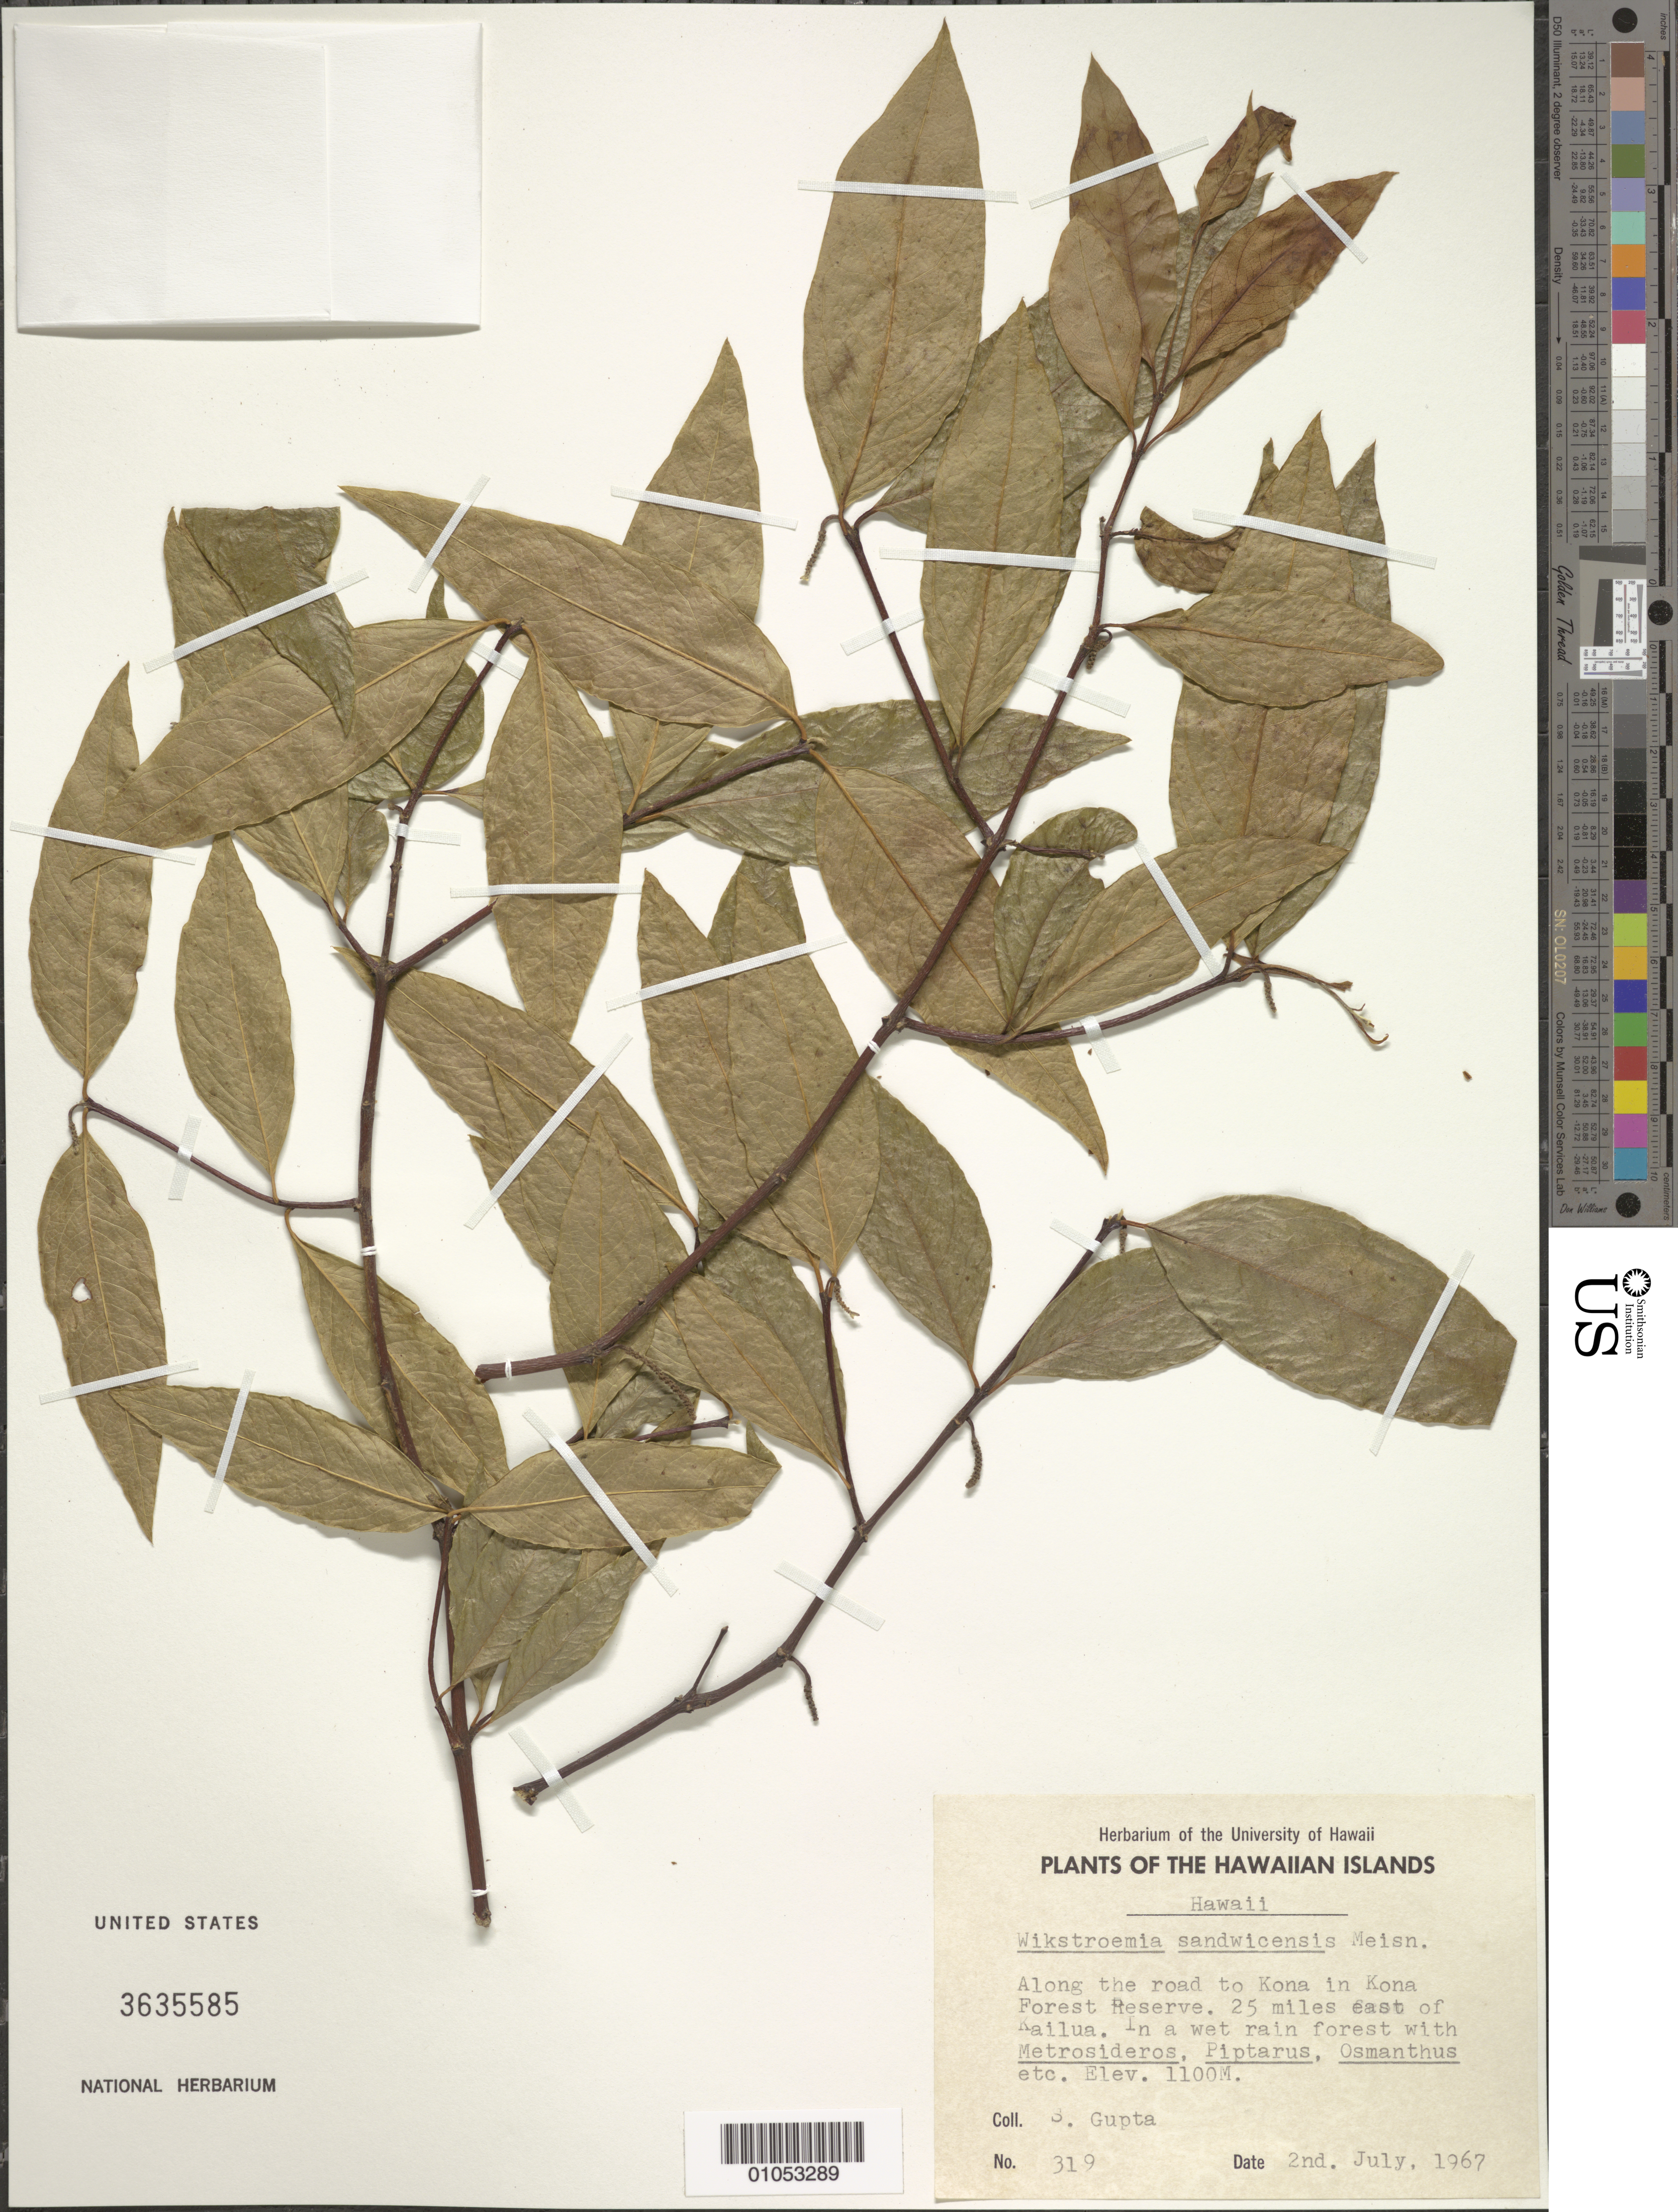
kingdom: Plantae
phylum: Tracheophyta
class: Magnoliopsida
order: Malvales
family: Thymelaeaceae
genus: Wikstroemia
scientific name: Wikstroemia sandwicensis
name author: Meisn.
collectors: S. Gupta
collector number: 319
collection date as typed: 2 Jul 1967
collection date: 1967-07-02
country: United States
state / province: Hawaii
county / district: Hawaii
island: Hawaii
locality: Along the road to Kona in Kona Forest Reserve. 25 miles east of Kailua.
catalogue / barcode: US 3635585